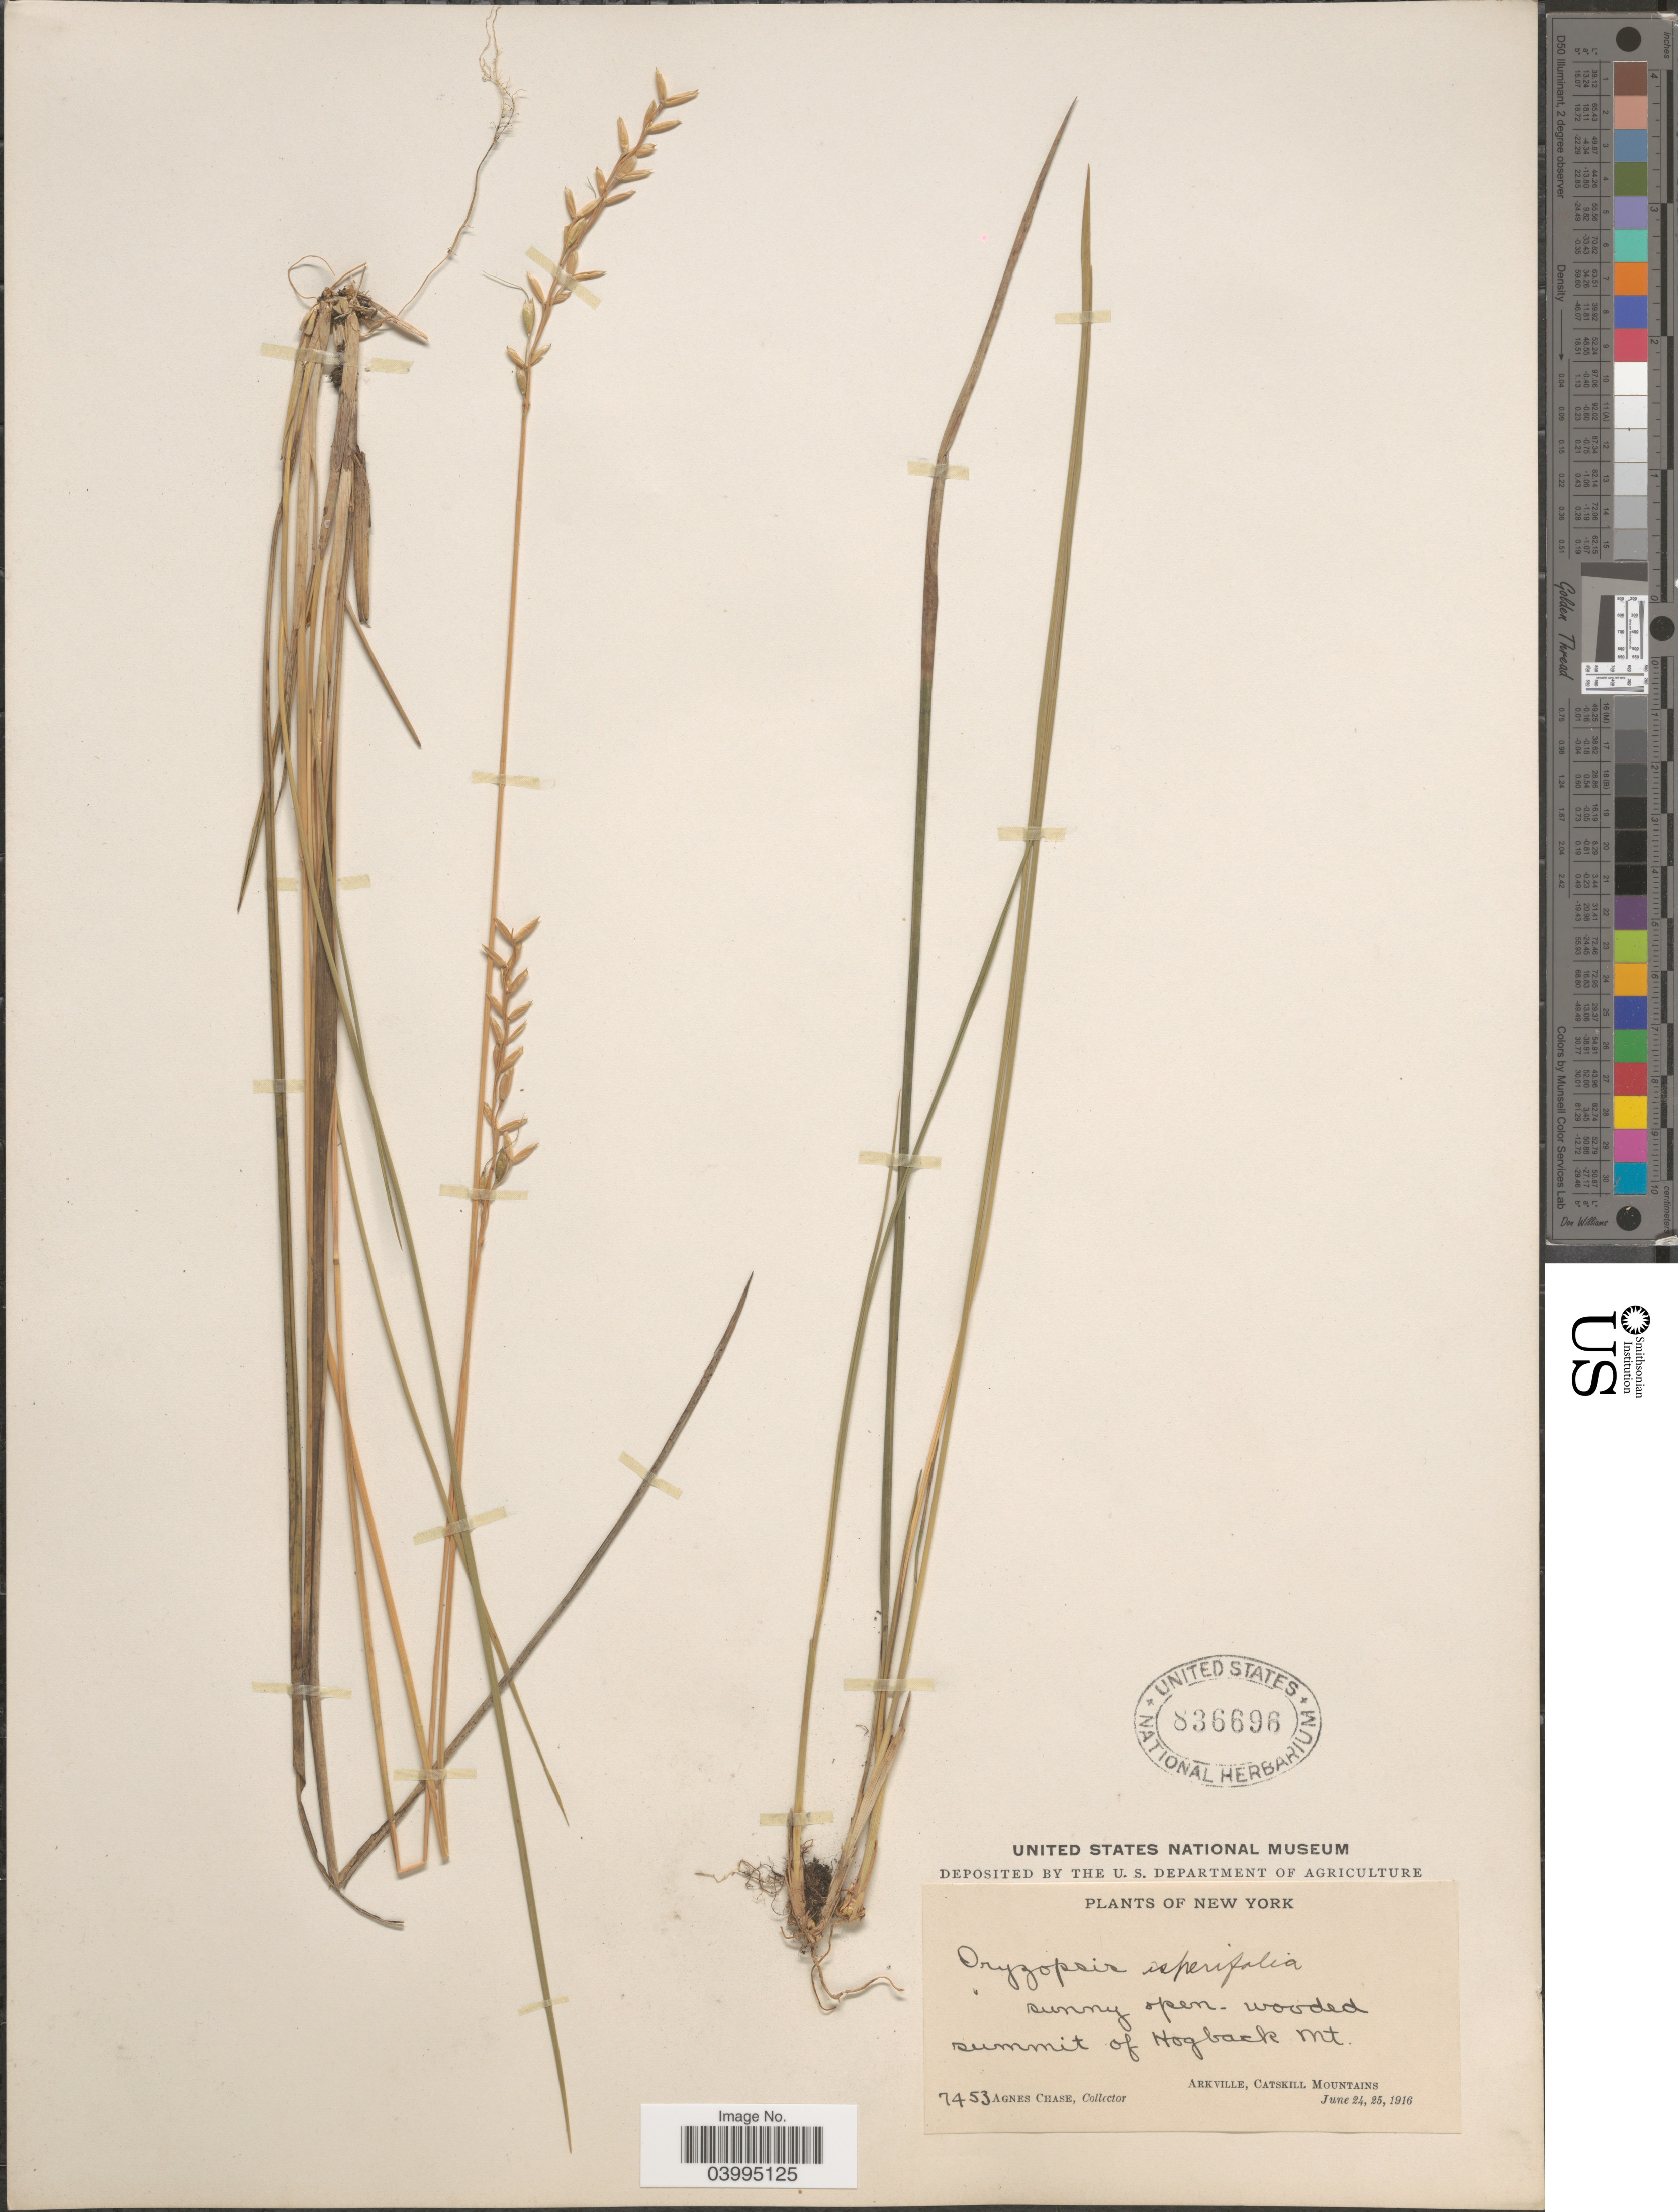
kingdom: Plantae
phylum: Tracheophyta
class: Liliopsida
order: Poales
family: Poaceae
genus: Oryzopsis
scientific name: Oryzopsis asperifolia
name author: Michx.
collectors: A. Chase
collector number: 7453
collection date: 1916-06-24/1916-06-25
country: United States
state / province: New York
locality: Sunny open- wooded summit of Hogback Mt. Arkville, Catskill Mountains.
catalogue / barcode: US 836696